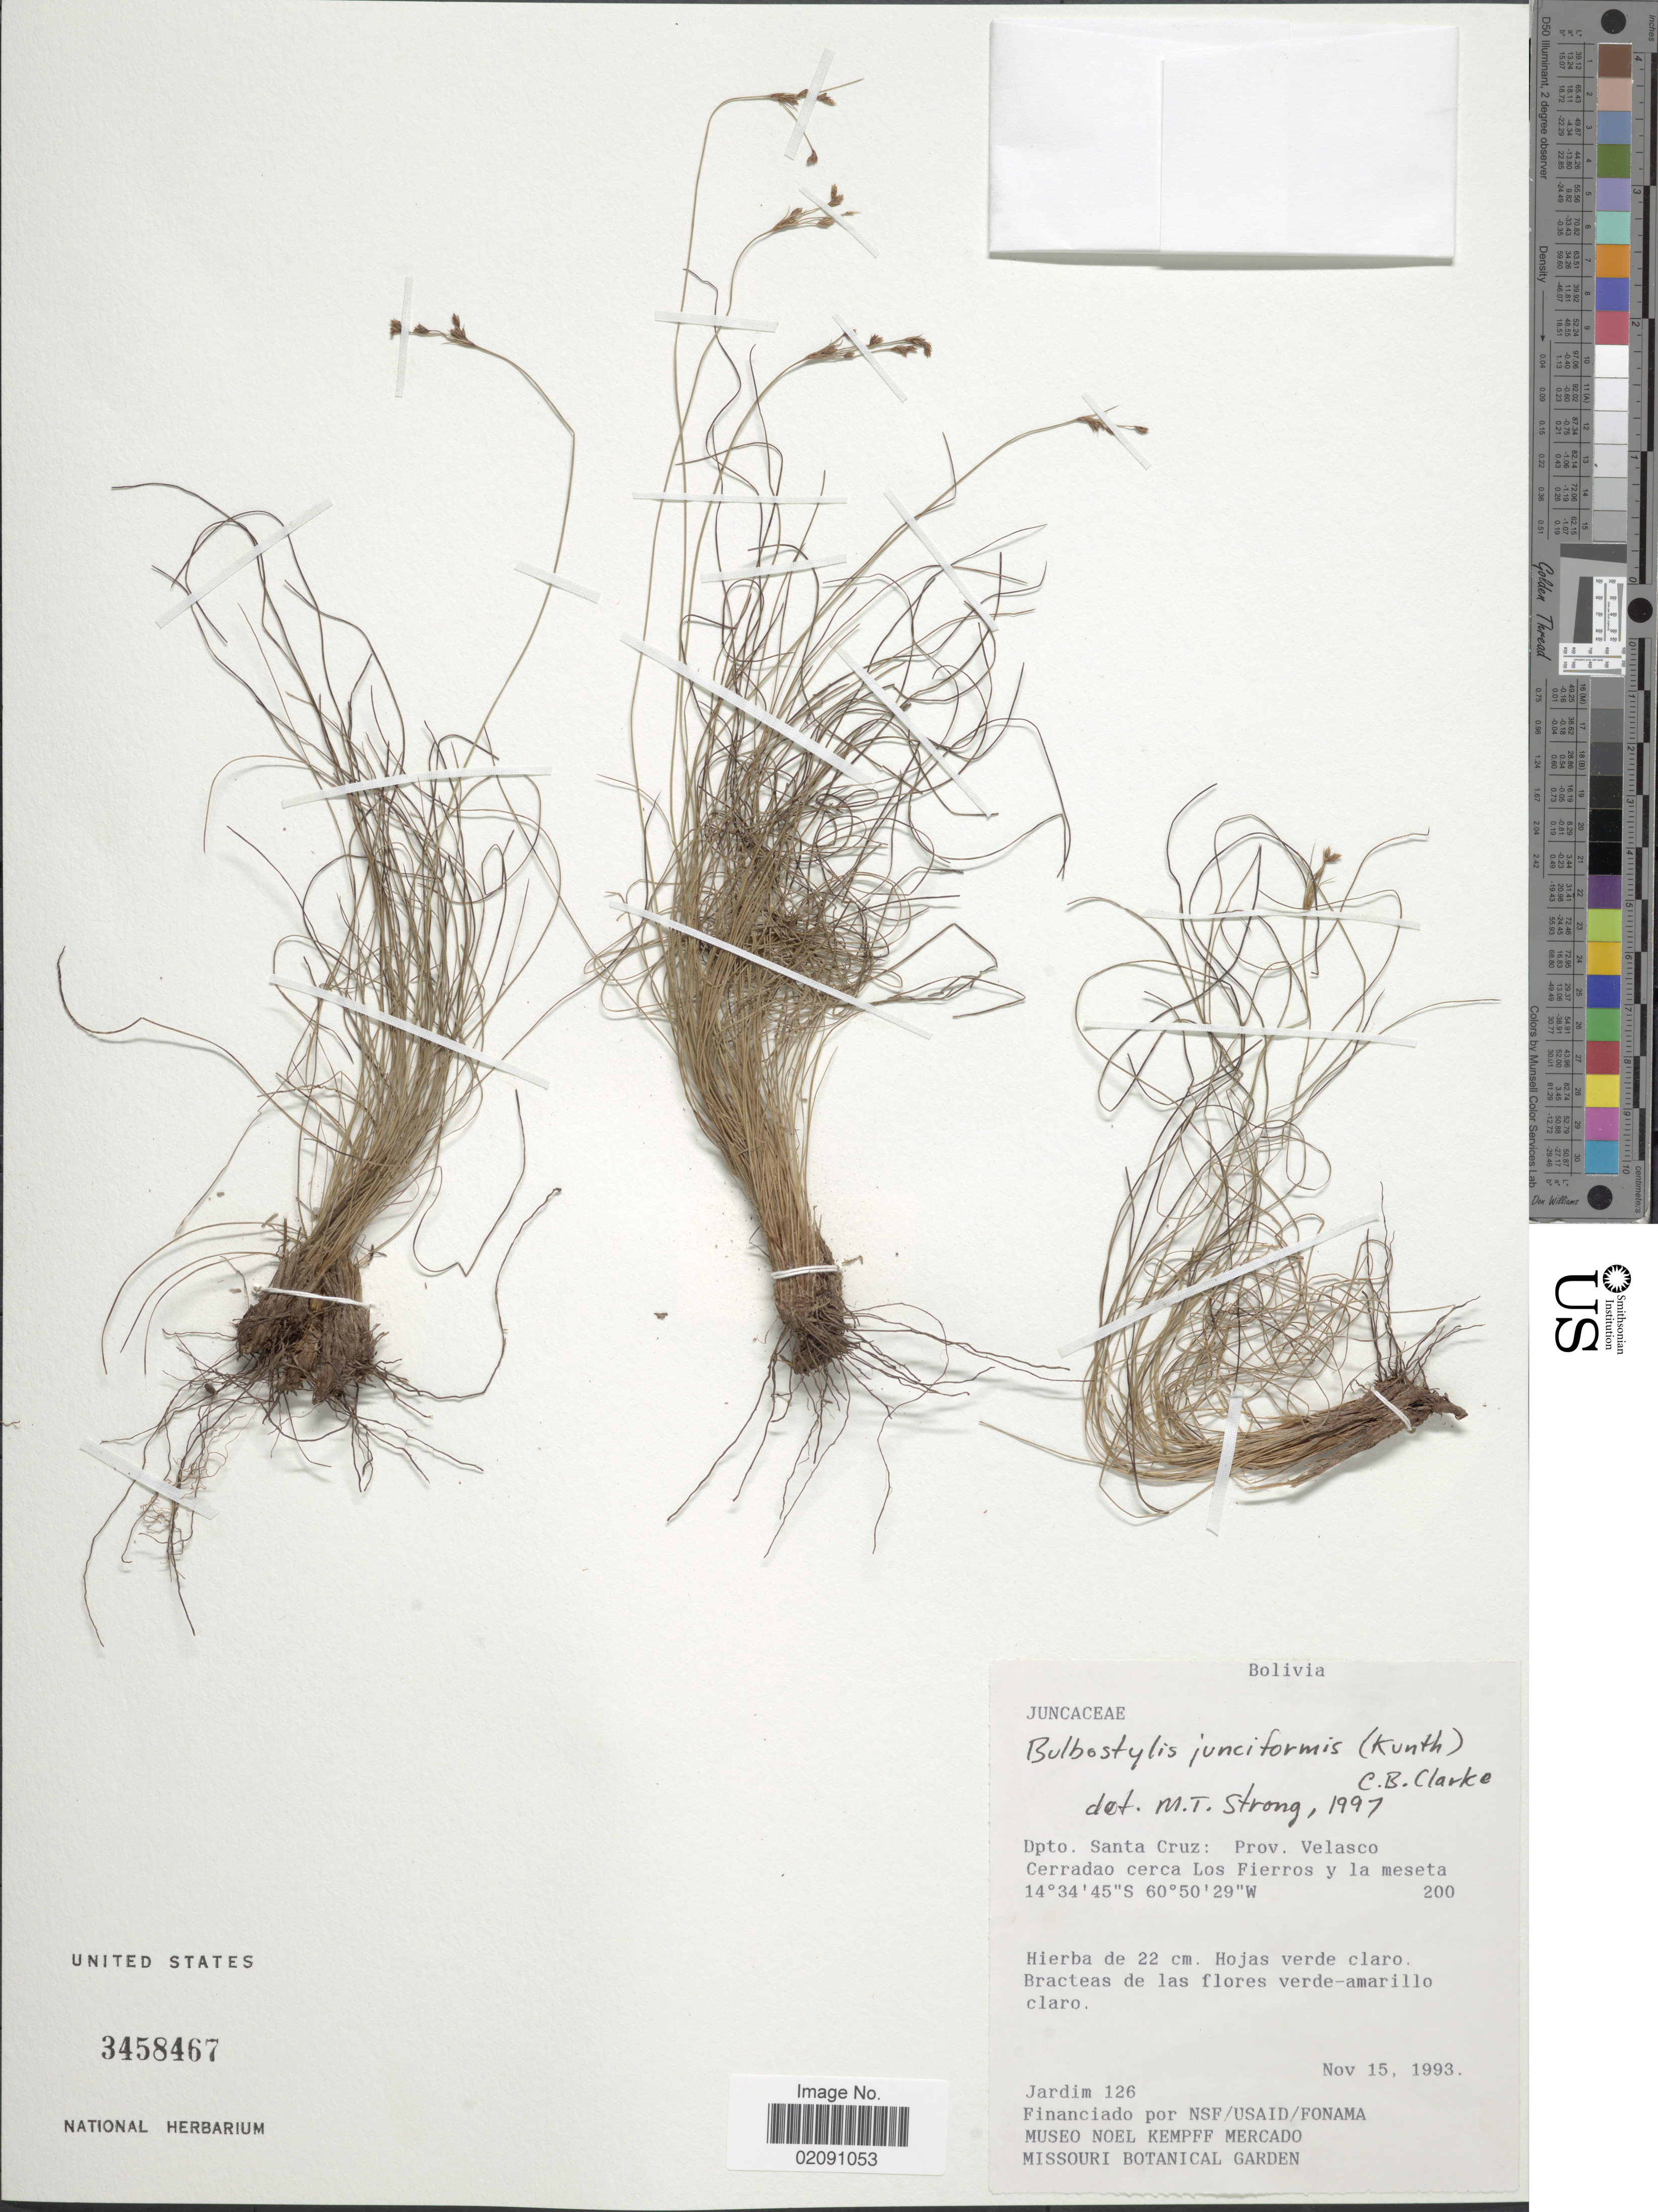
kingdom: Plantae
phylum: Tracheophyta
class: Liliopsida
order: Poales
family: Cyperaceae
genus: Bulbostylis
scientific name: Bulbostylis junciformis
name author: (Kunth) C.B. Clarke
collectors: Jardim, --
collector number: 126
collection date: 1993-11-15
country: Bolivia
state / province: Santa Cruz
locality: Prov. Velasco, Cerrado cerca Los Fierros y la meseta, hojas verde claro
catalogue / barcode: US 3458467